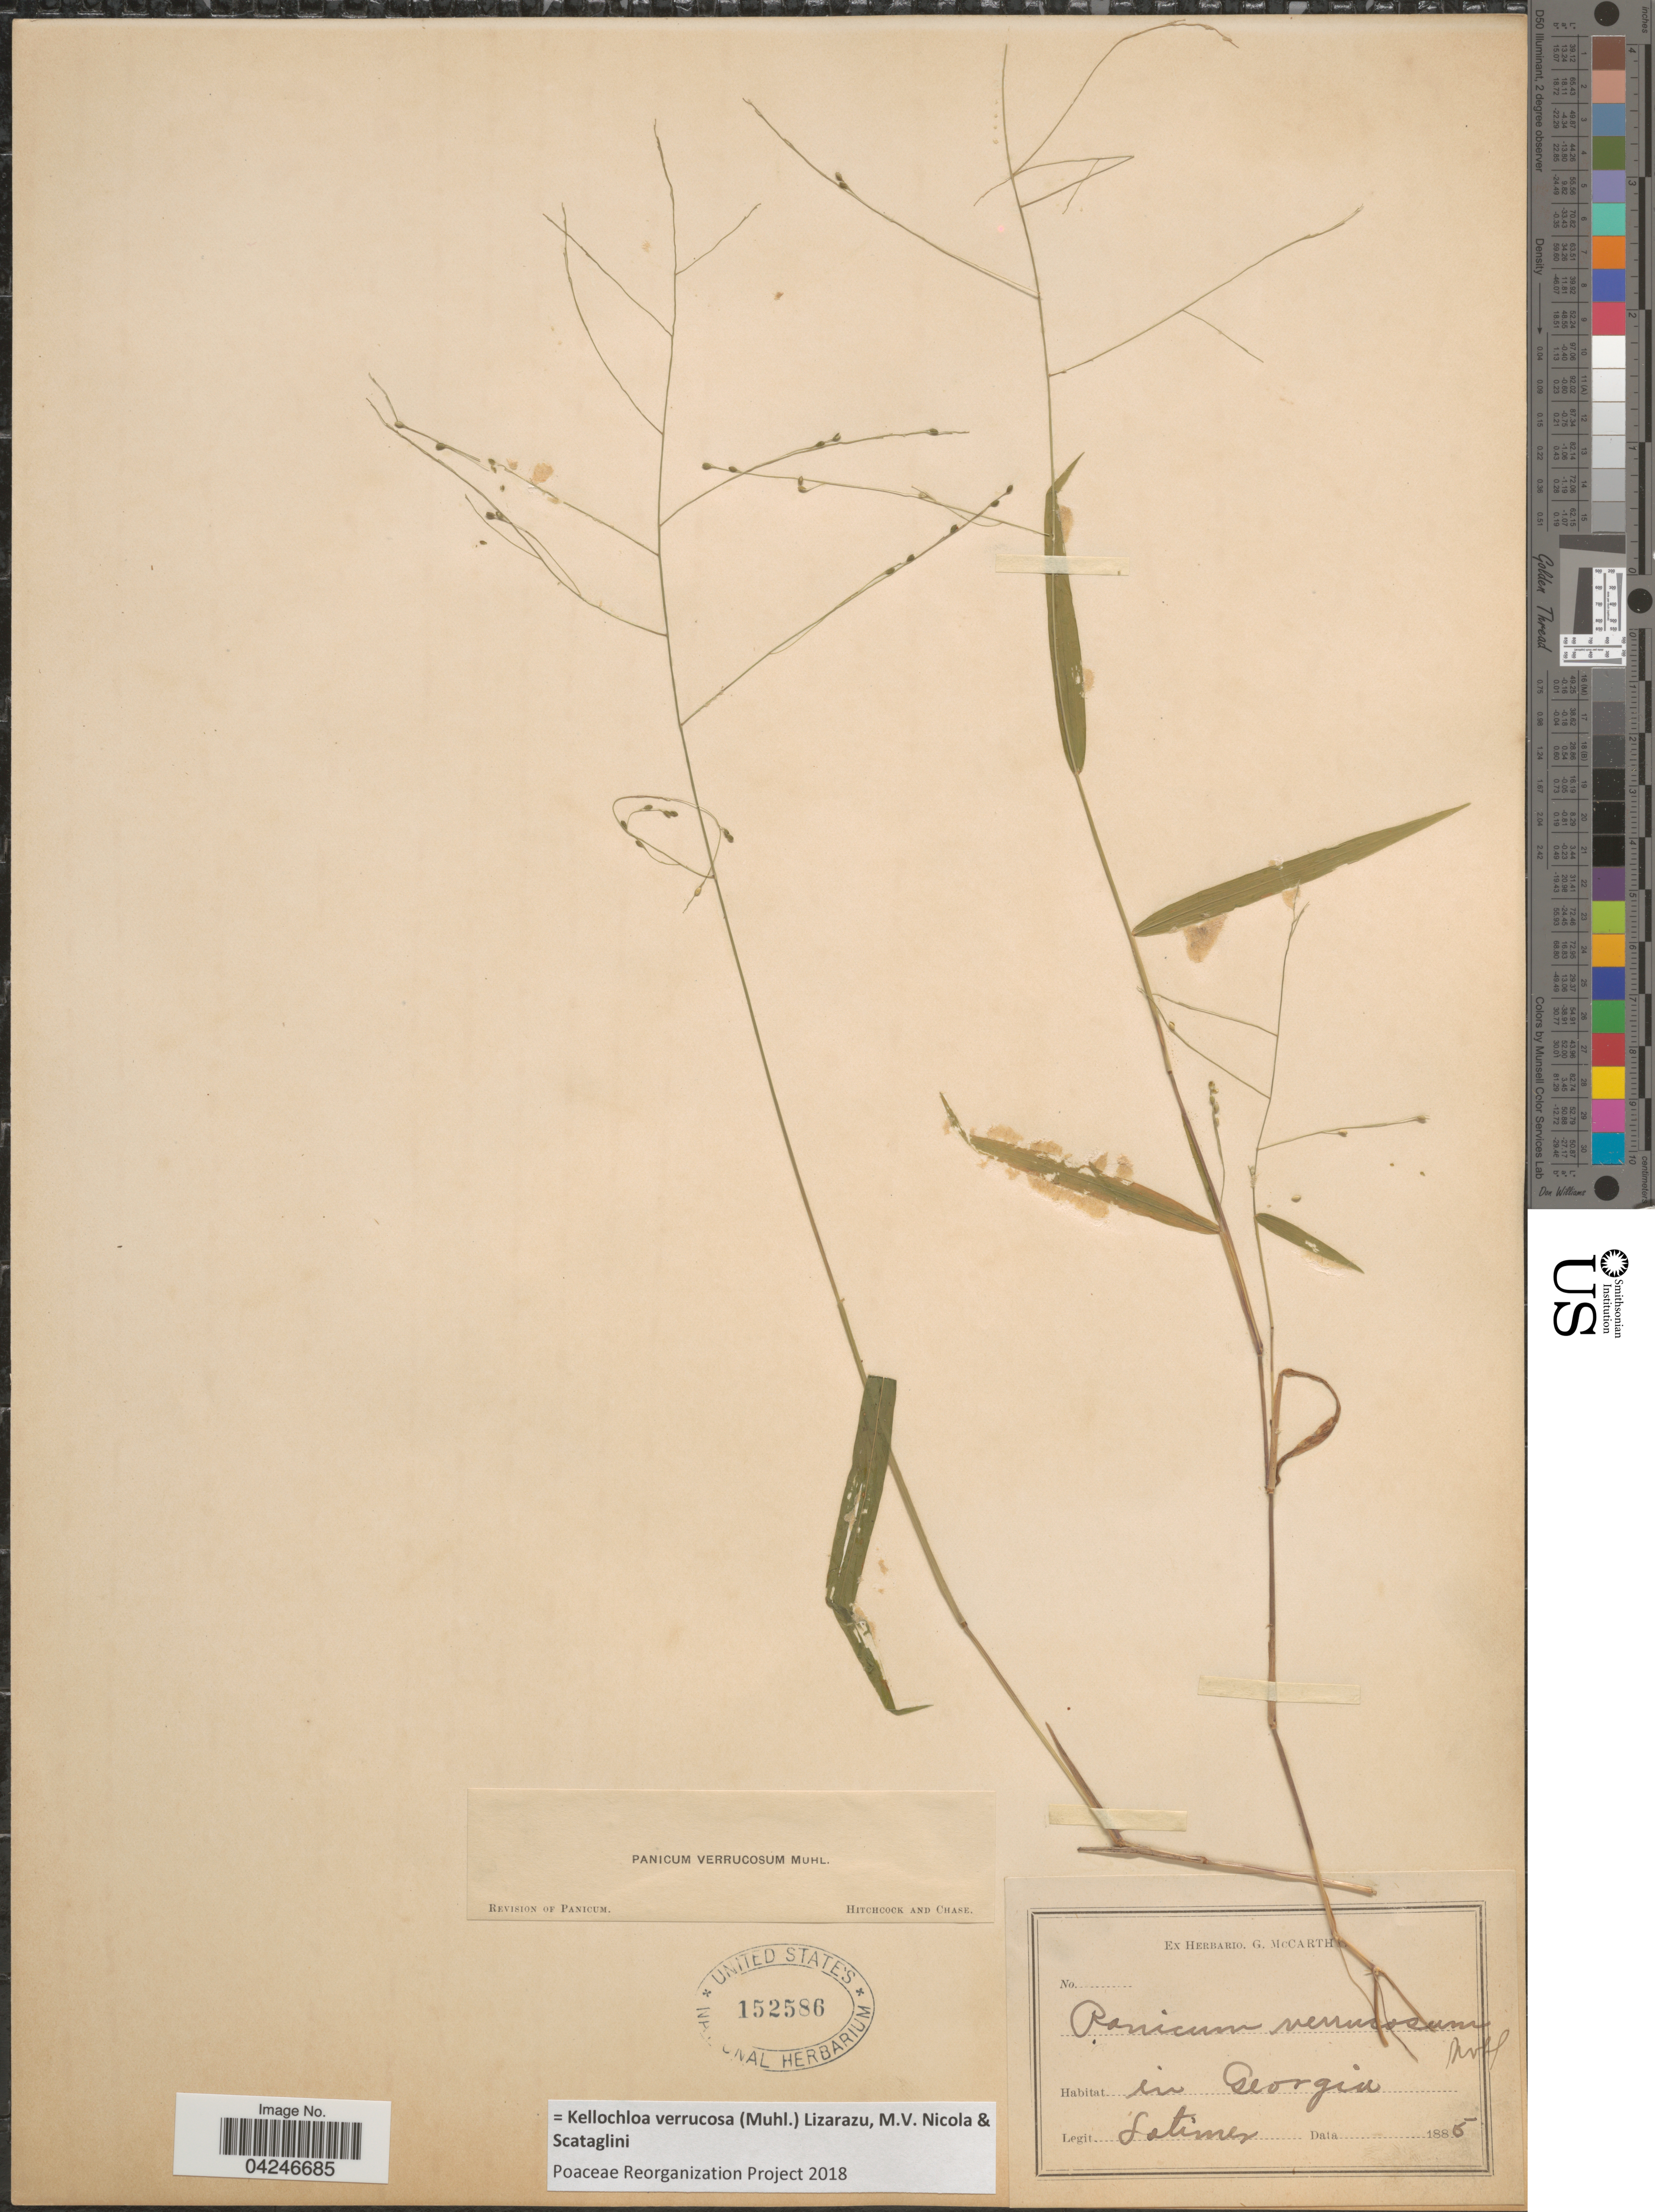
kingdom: Plantae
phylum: Tracheophyta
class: Liliopsida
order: Poales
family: Poaceae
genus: Kellochloa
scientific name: Kellochloa verrucosa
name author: (Muhl.) Lizarazu et al.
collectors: Latimer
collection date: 1885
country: United States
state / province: Georgia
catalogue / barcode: US 152586